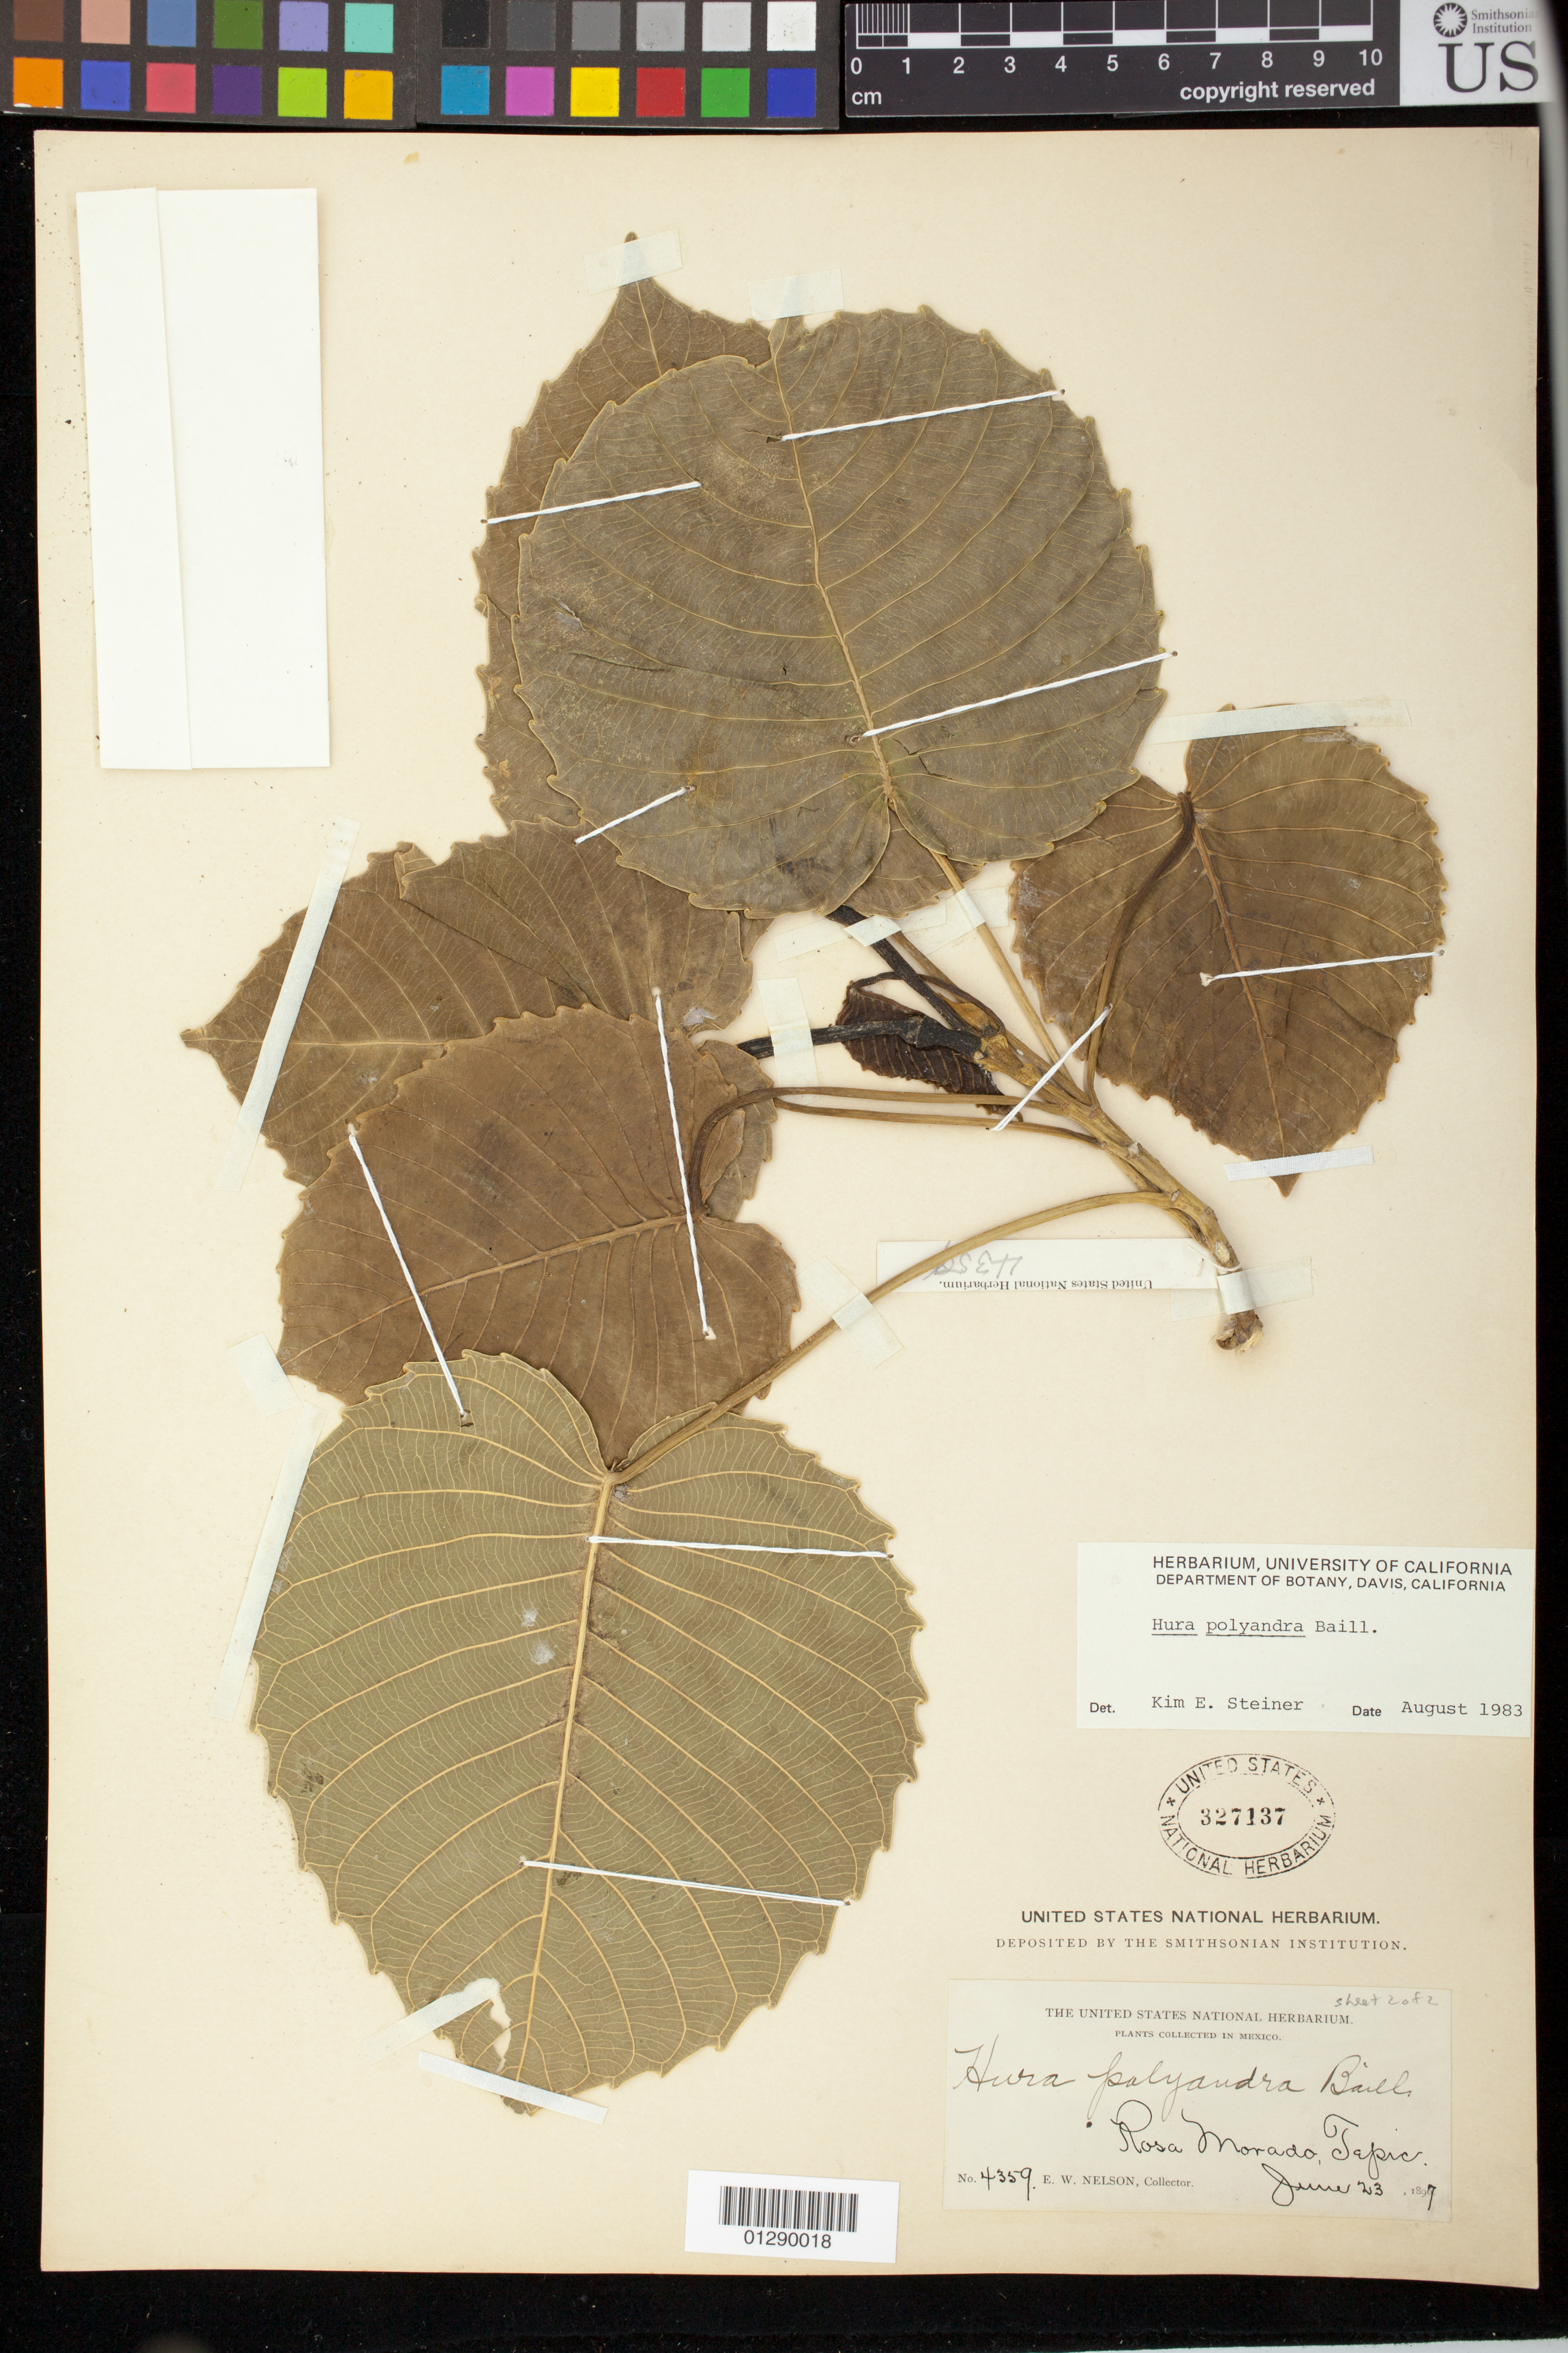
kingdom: Plantae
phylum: Tracheophyta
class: Magnoliopsida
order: Malpighiales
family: Euphorbiaceae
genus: Hura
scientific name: Hura polyandra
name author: Baill.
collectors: E. W. Nelson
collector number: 4359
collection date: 1897-06-23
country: Mexico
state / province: Nayarit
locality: Rosa Morado, Tapic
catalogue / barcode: US 327137